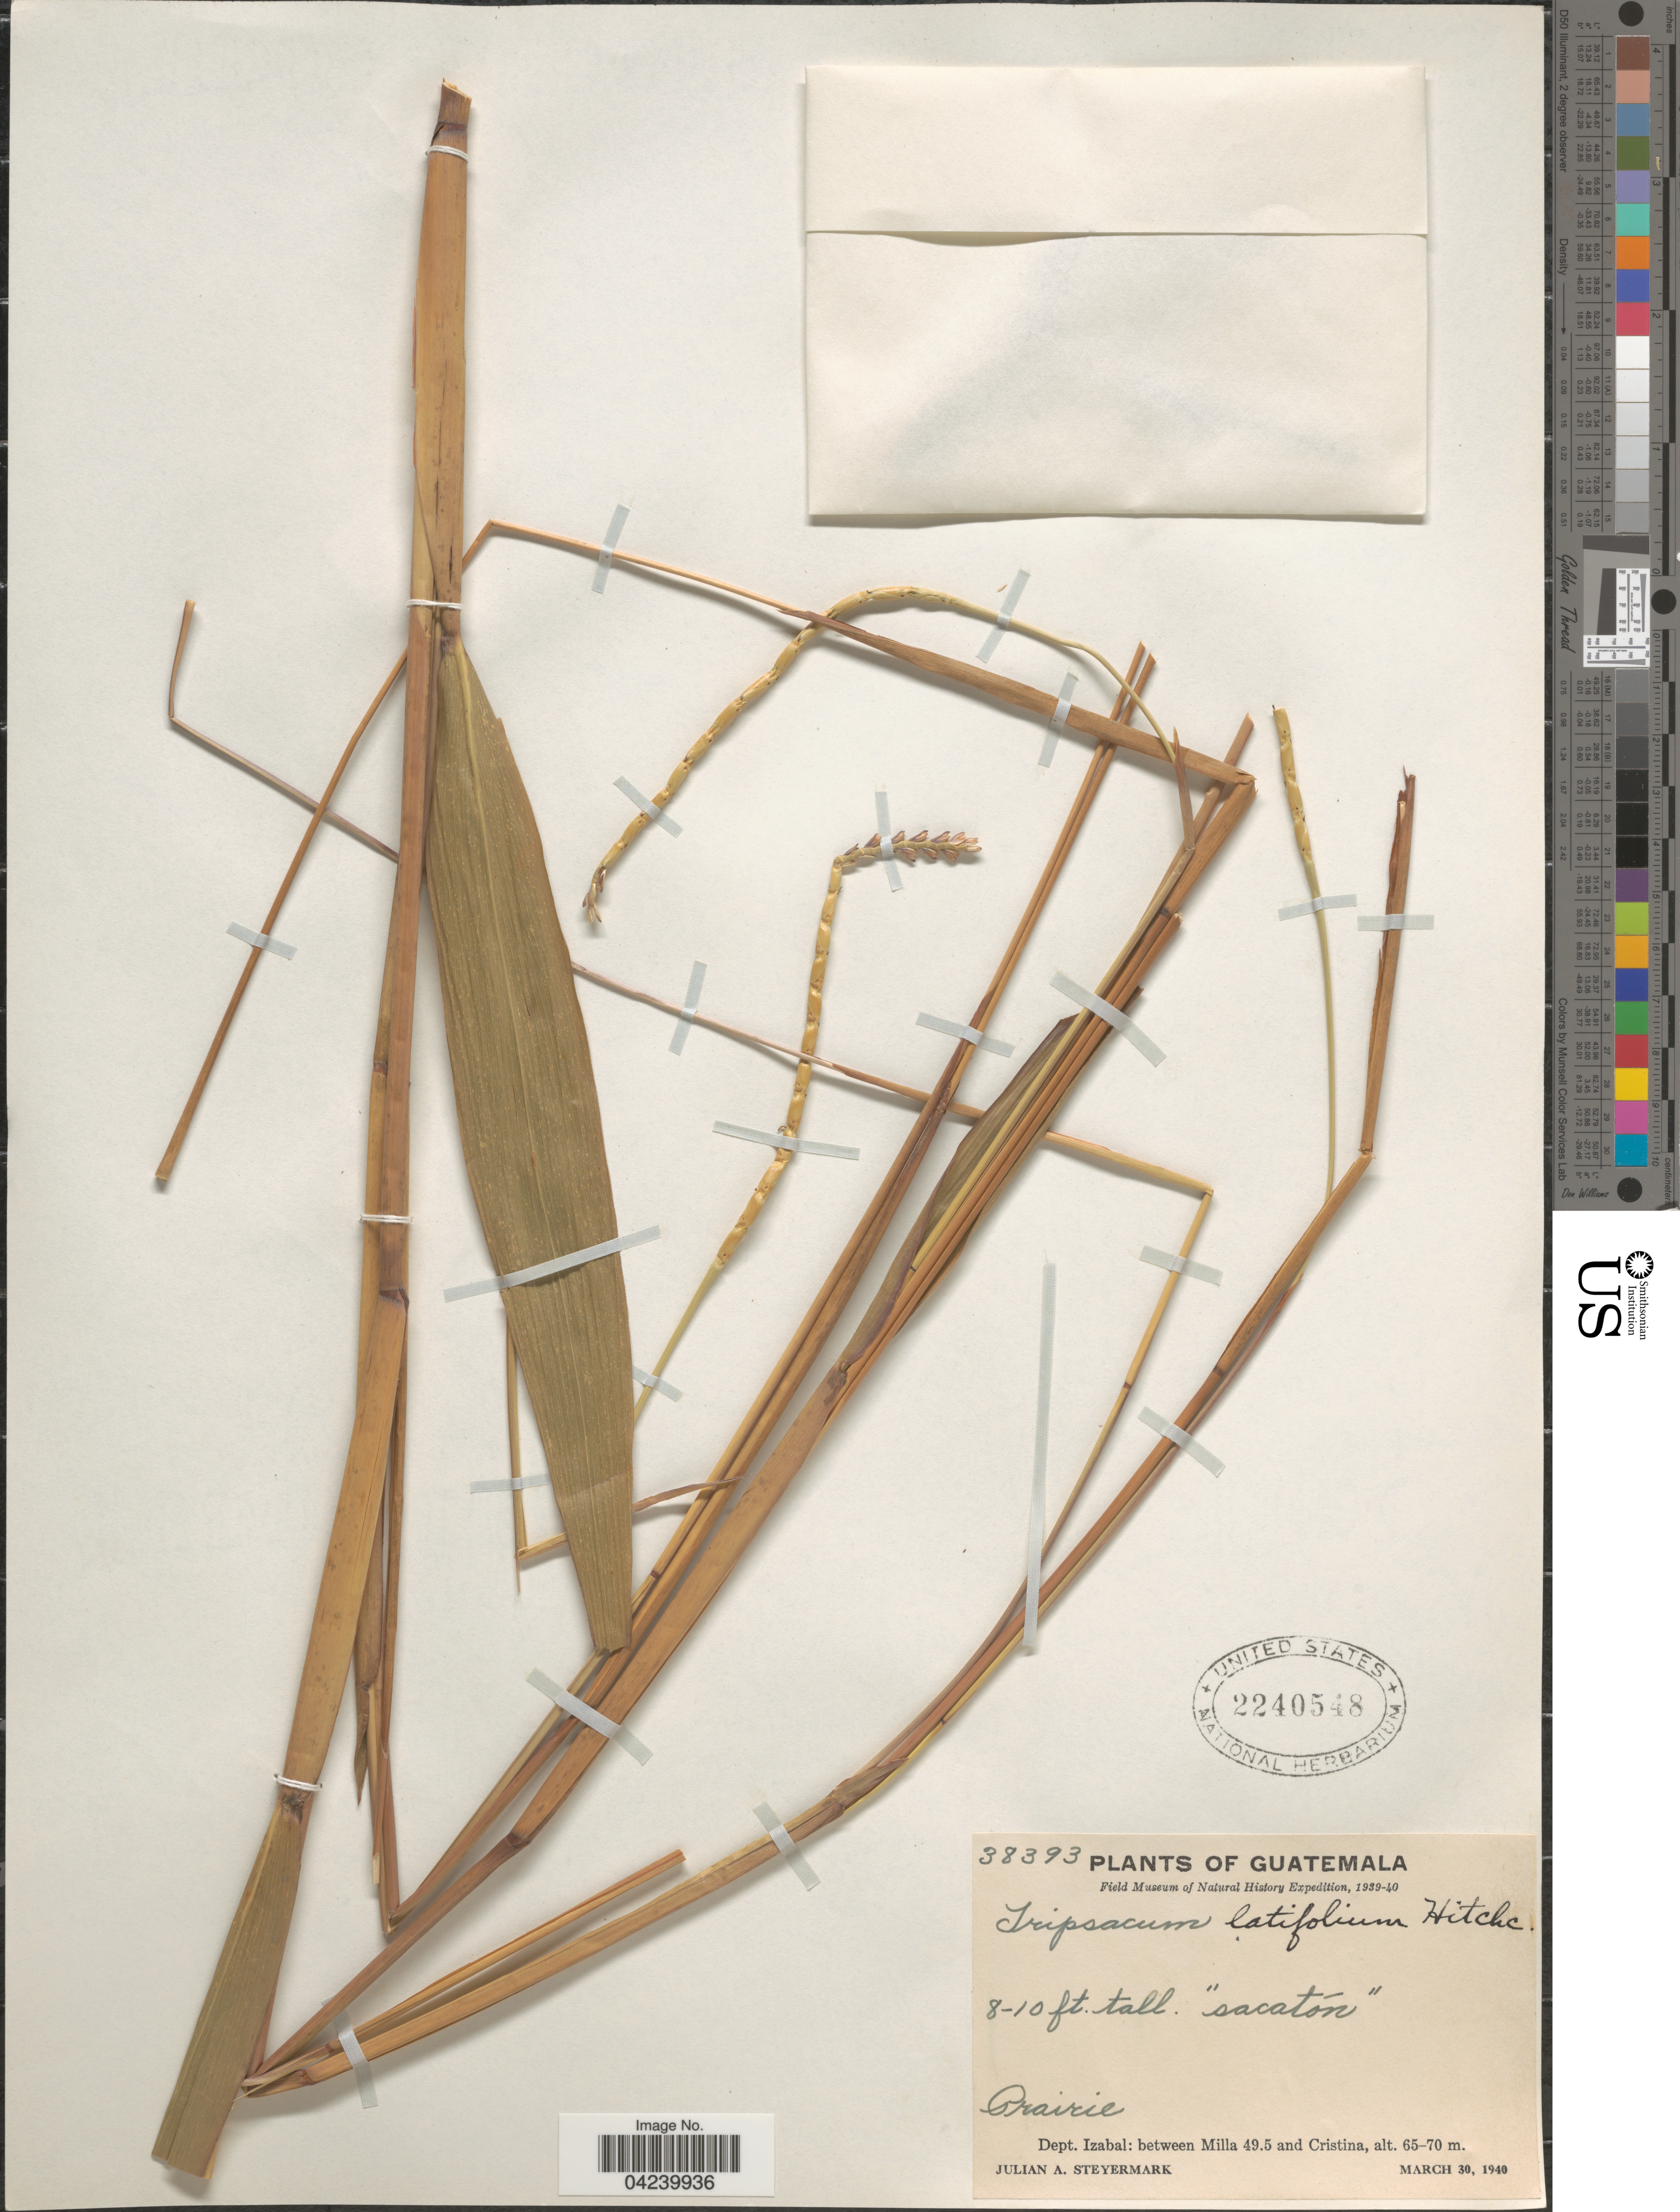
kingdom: Plantae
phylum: Tracheophyta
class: Liliopsida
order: Poales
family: Poaceae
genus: Tripsacum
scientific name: Tripsacum latifolium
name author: Hitchc.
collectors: J. Steyermark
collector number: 38393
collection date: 1940-03-30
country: Guatemala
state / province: Izabal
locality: Field Museum of Natural History Expedition, 1939-40. Dept. Izabal: between Milla 49.5 and Cristina.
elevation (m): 65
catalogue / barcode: US 2240548